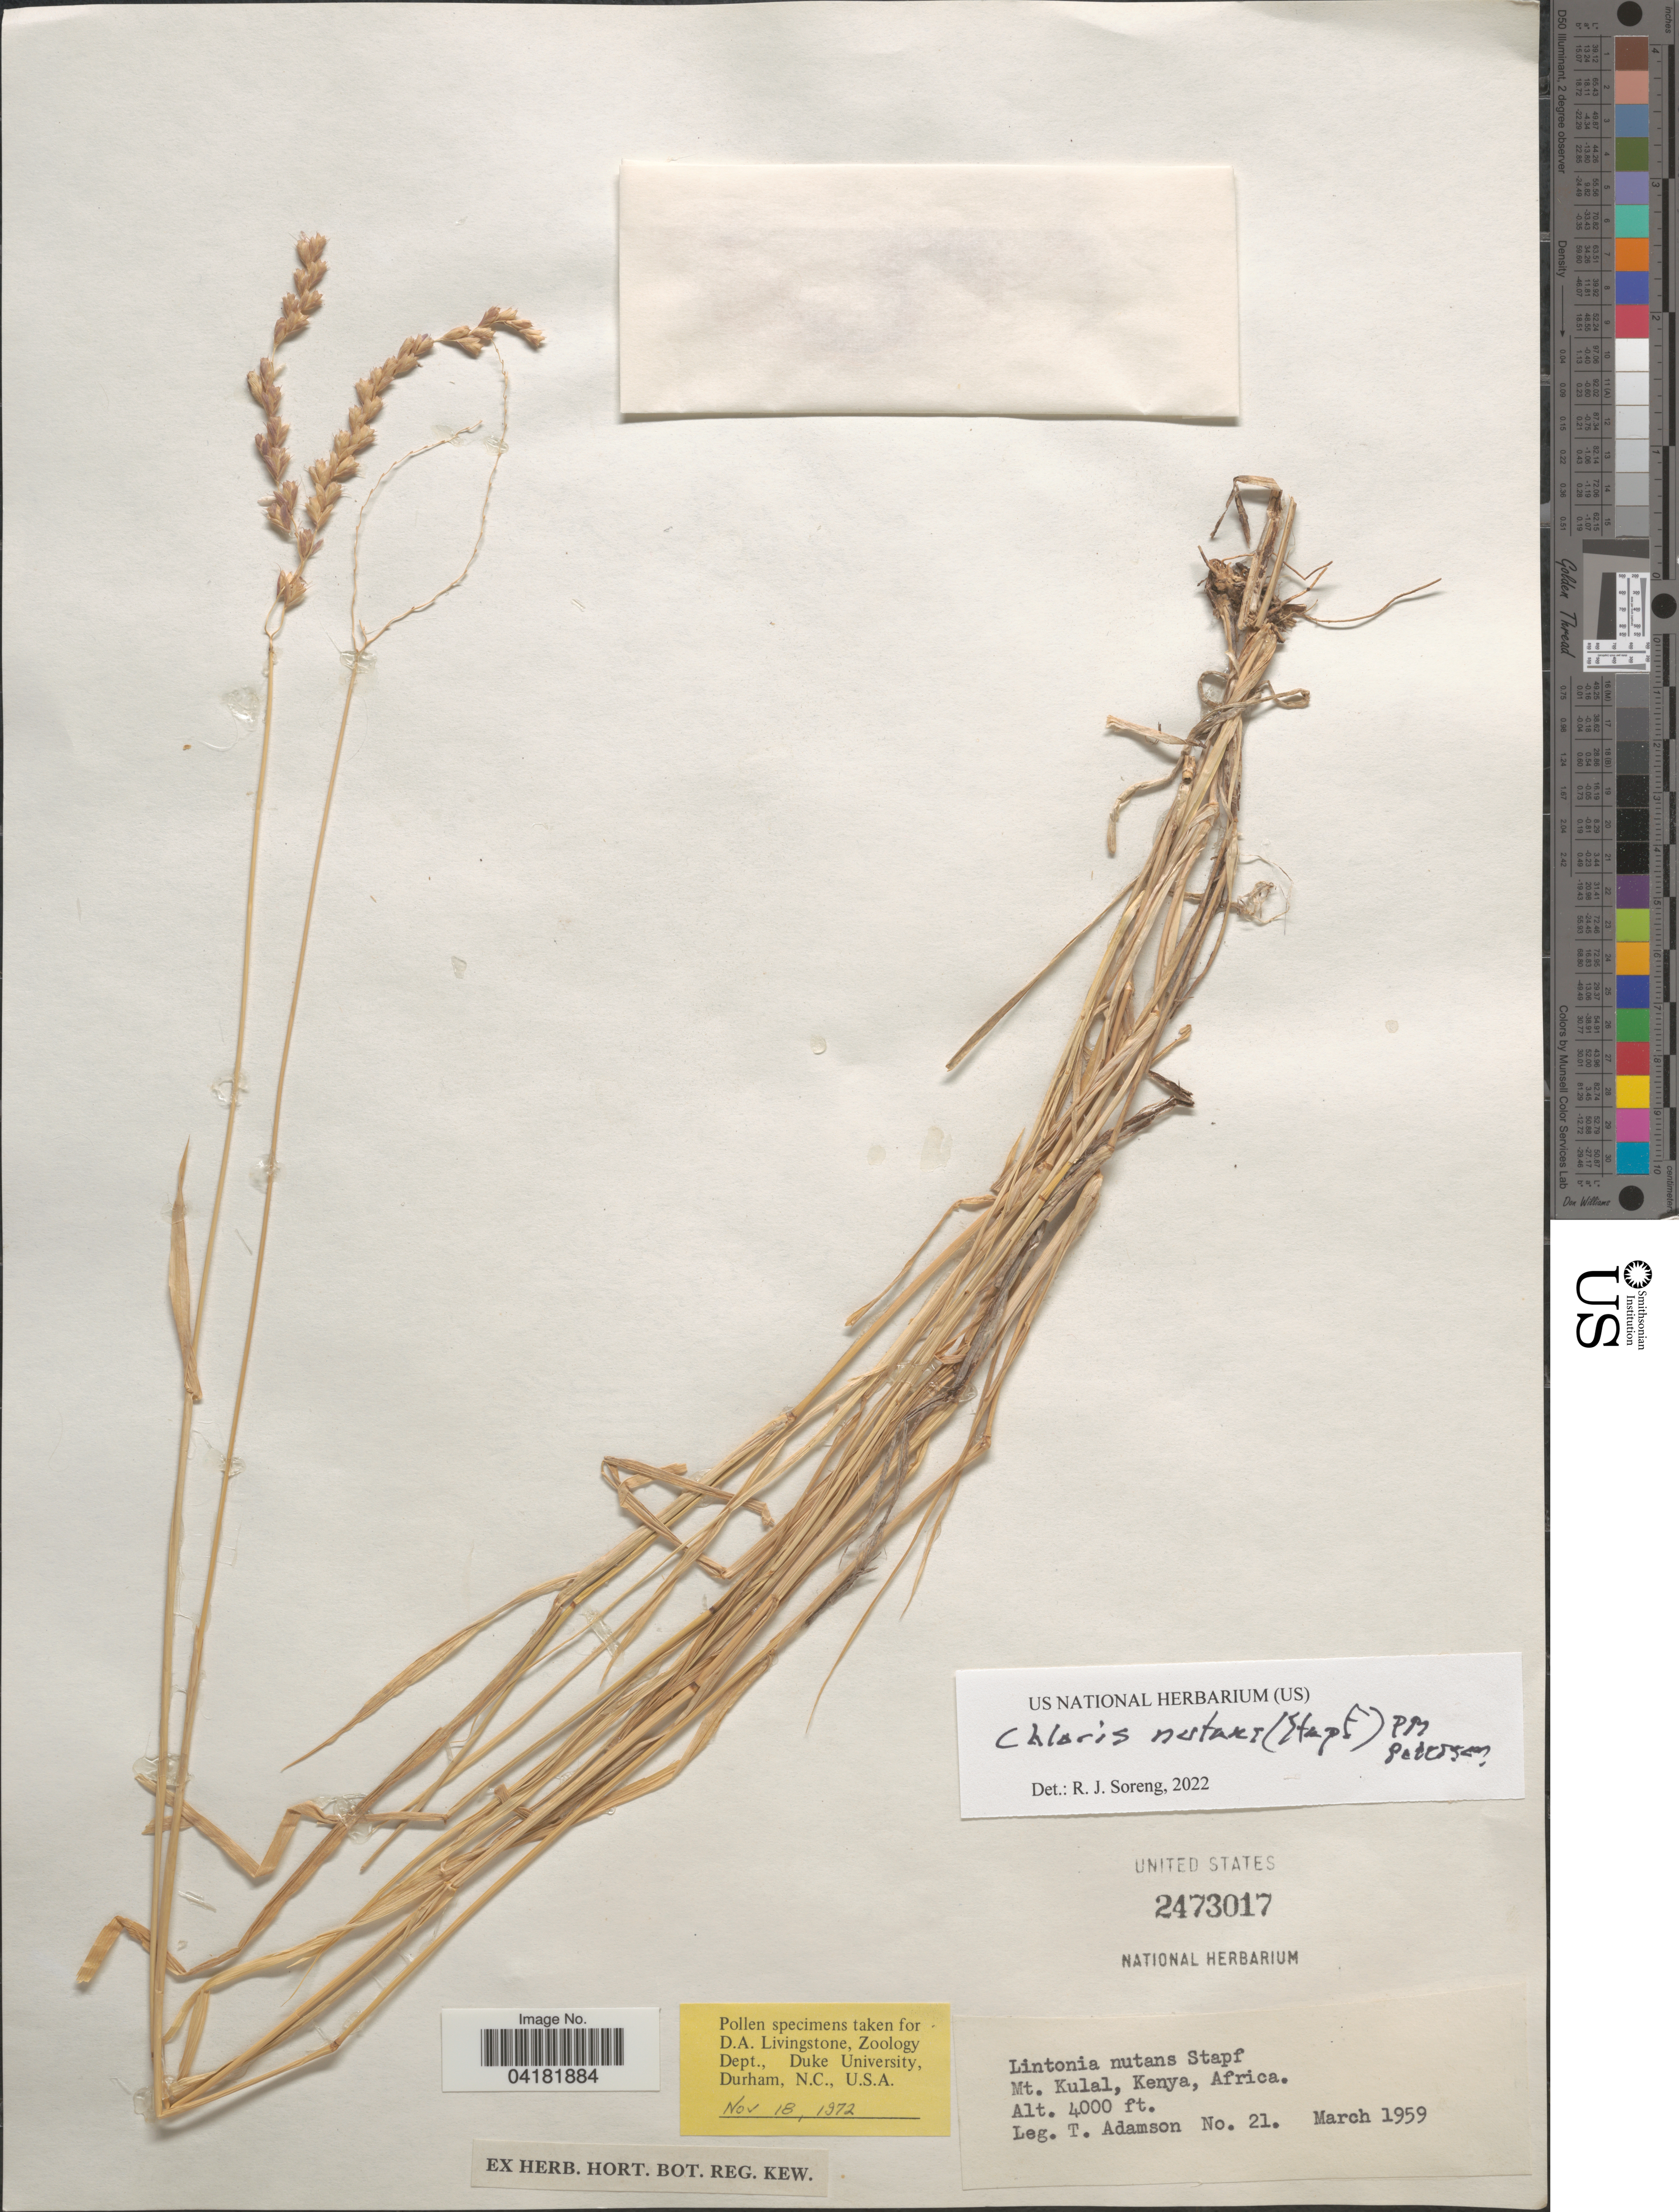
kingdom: Plantae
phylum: Tracheophyta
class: Liliopsida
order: Poales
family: Poaceae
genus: Chloris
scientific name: Chloris nutans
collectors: T. Adamson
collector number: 21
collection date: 1959-03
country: Kenya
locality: Mt. Kulal.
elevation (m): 1219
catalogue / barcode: US 2473017